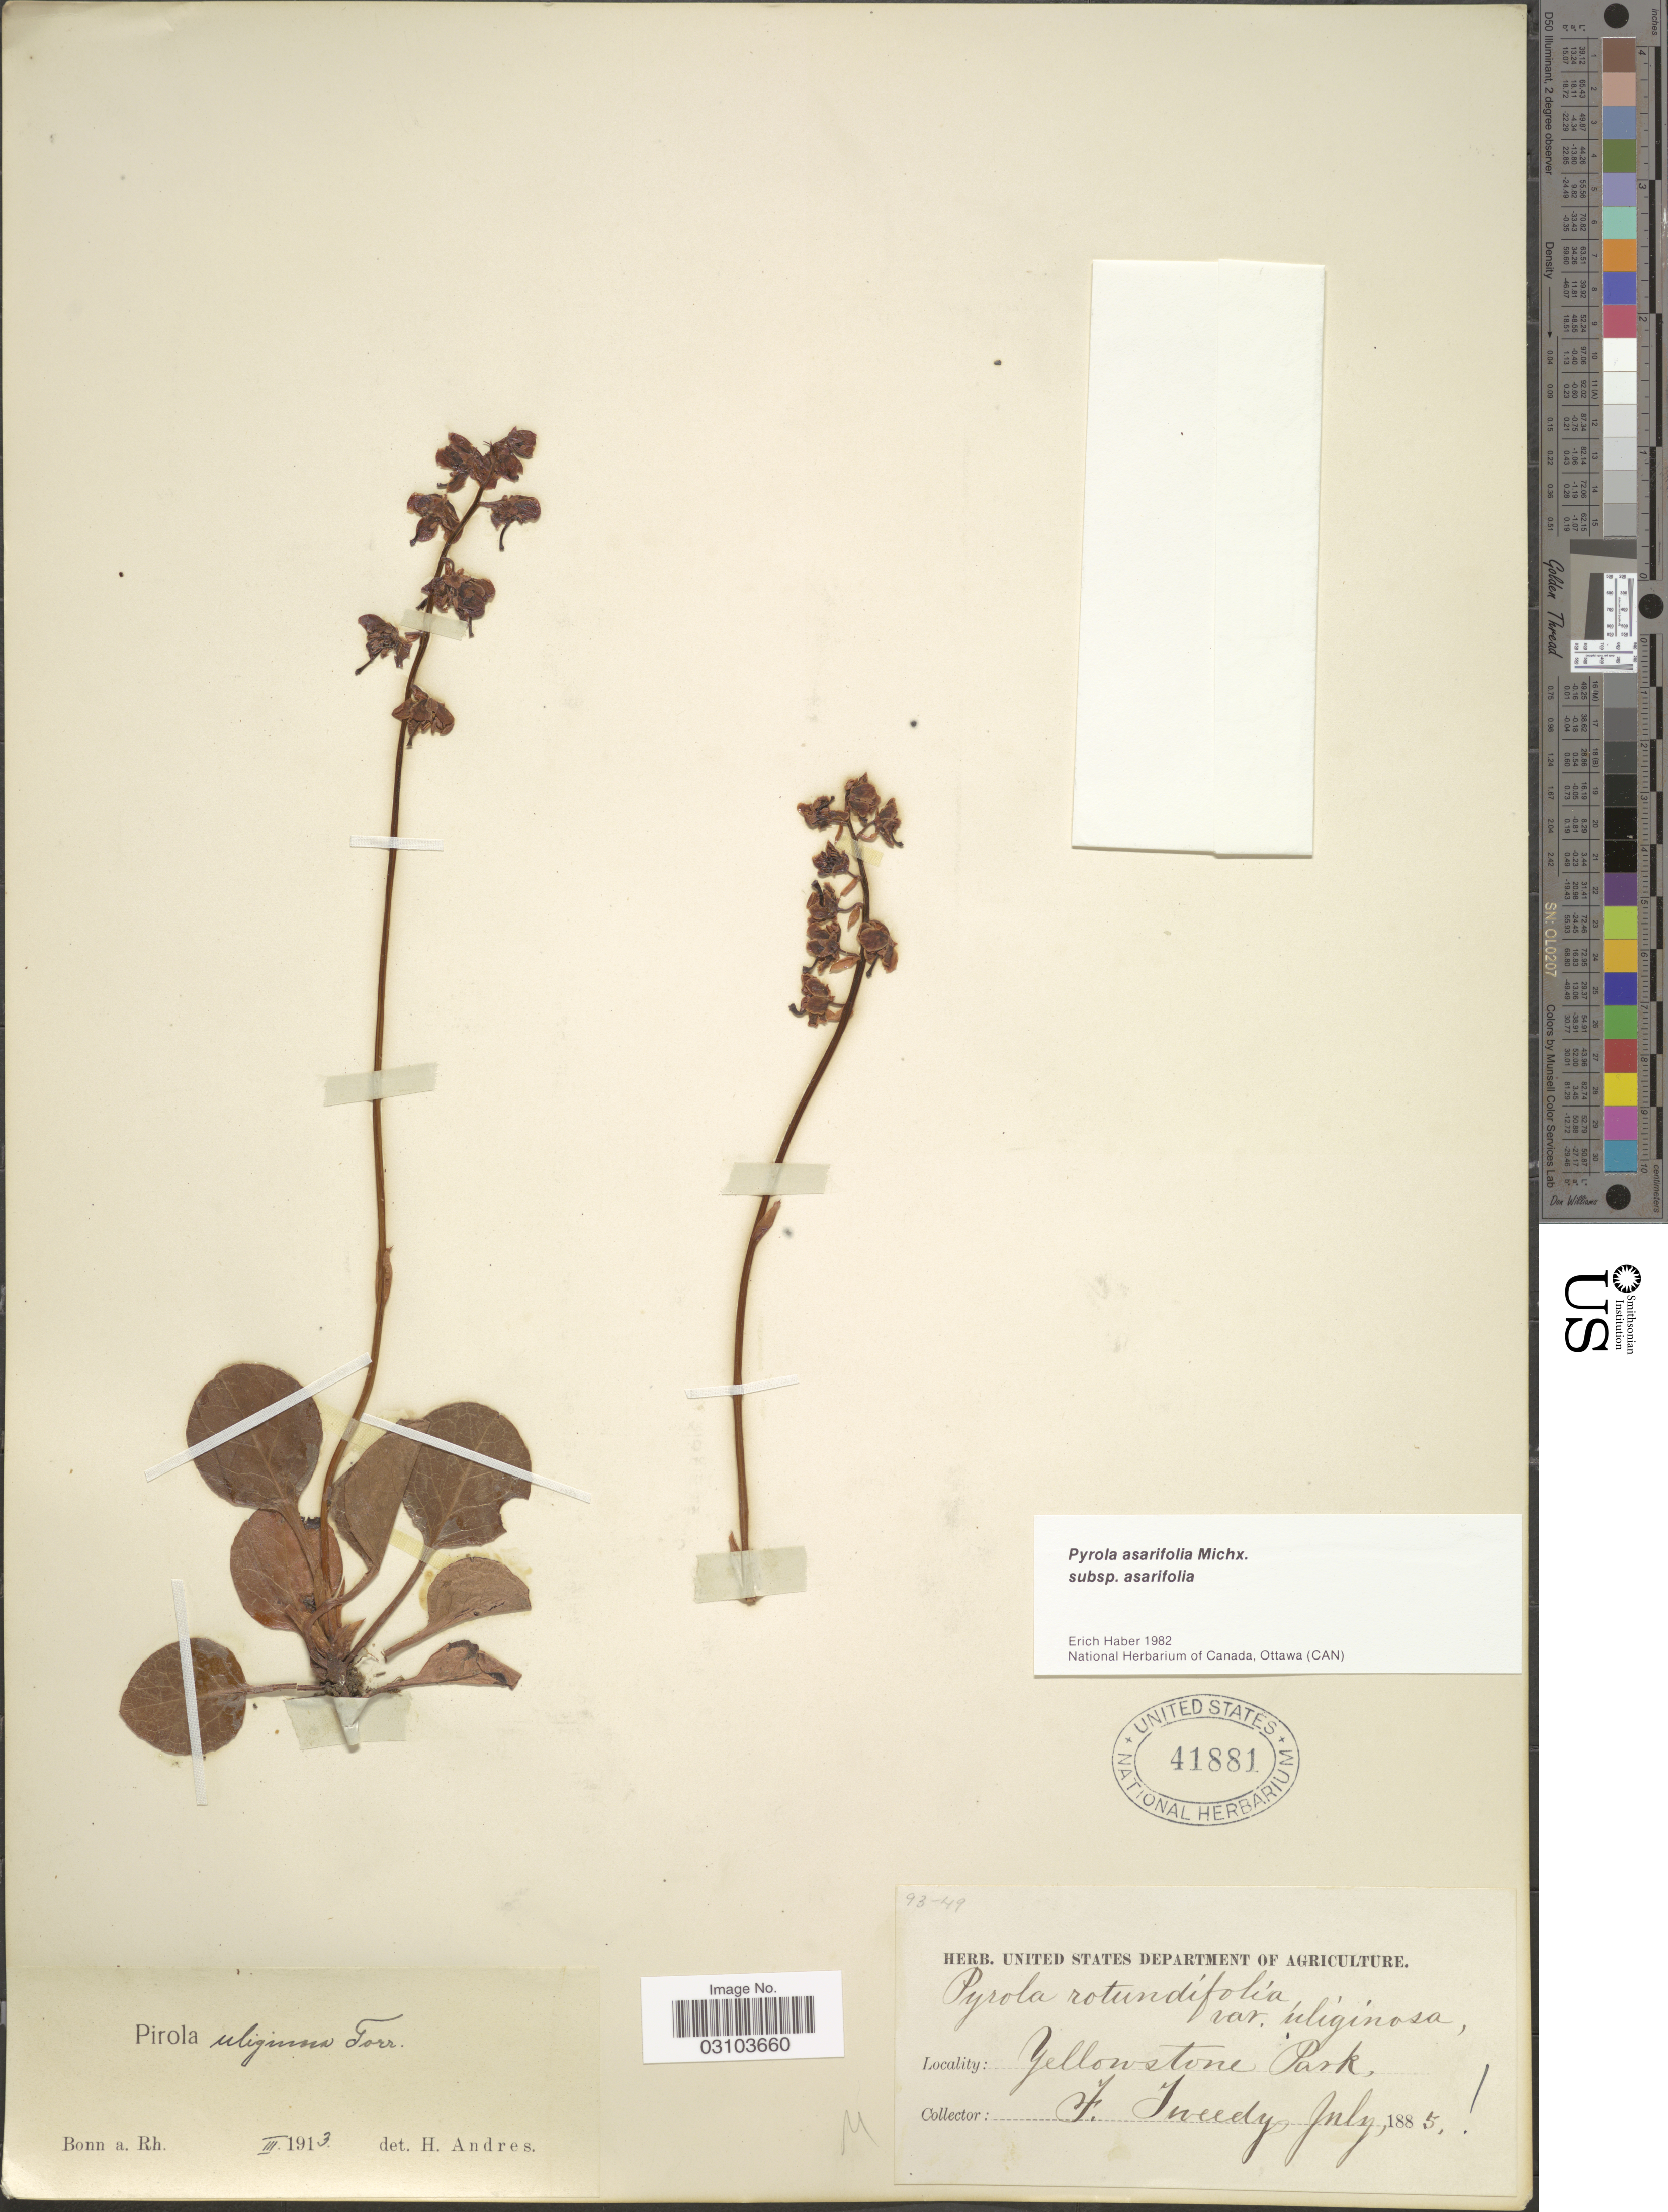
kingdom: Plantae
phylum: Tracheophyta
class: Magnoliopsida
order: Ericales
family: Ericaceae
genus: Pyrola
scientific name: Pyrola asarifolia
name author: Michx.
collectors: F. Tweedy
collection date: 1885-07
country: United States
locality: Yellowstone Park.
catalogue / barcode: US 41881